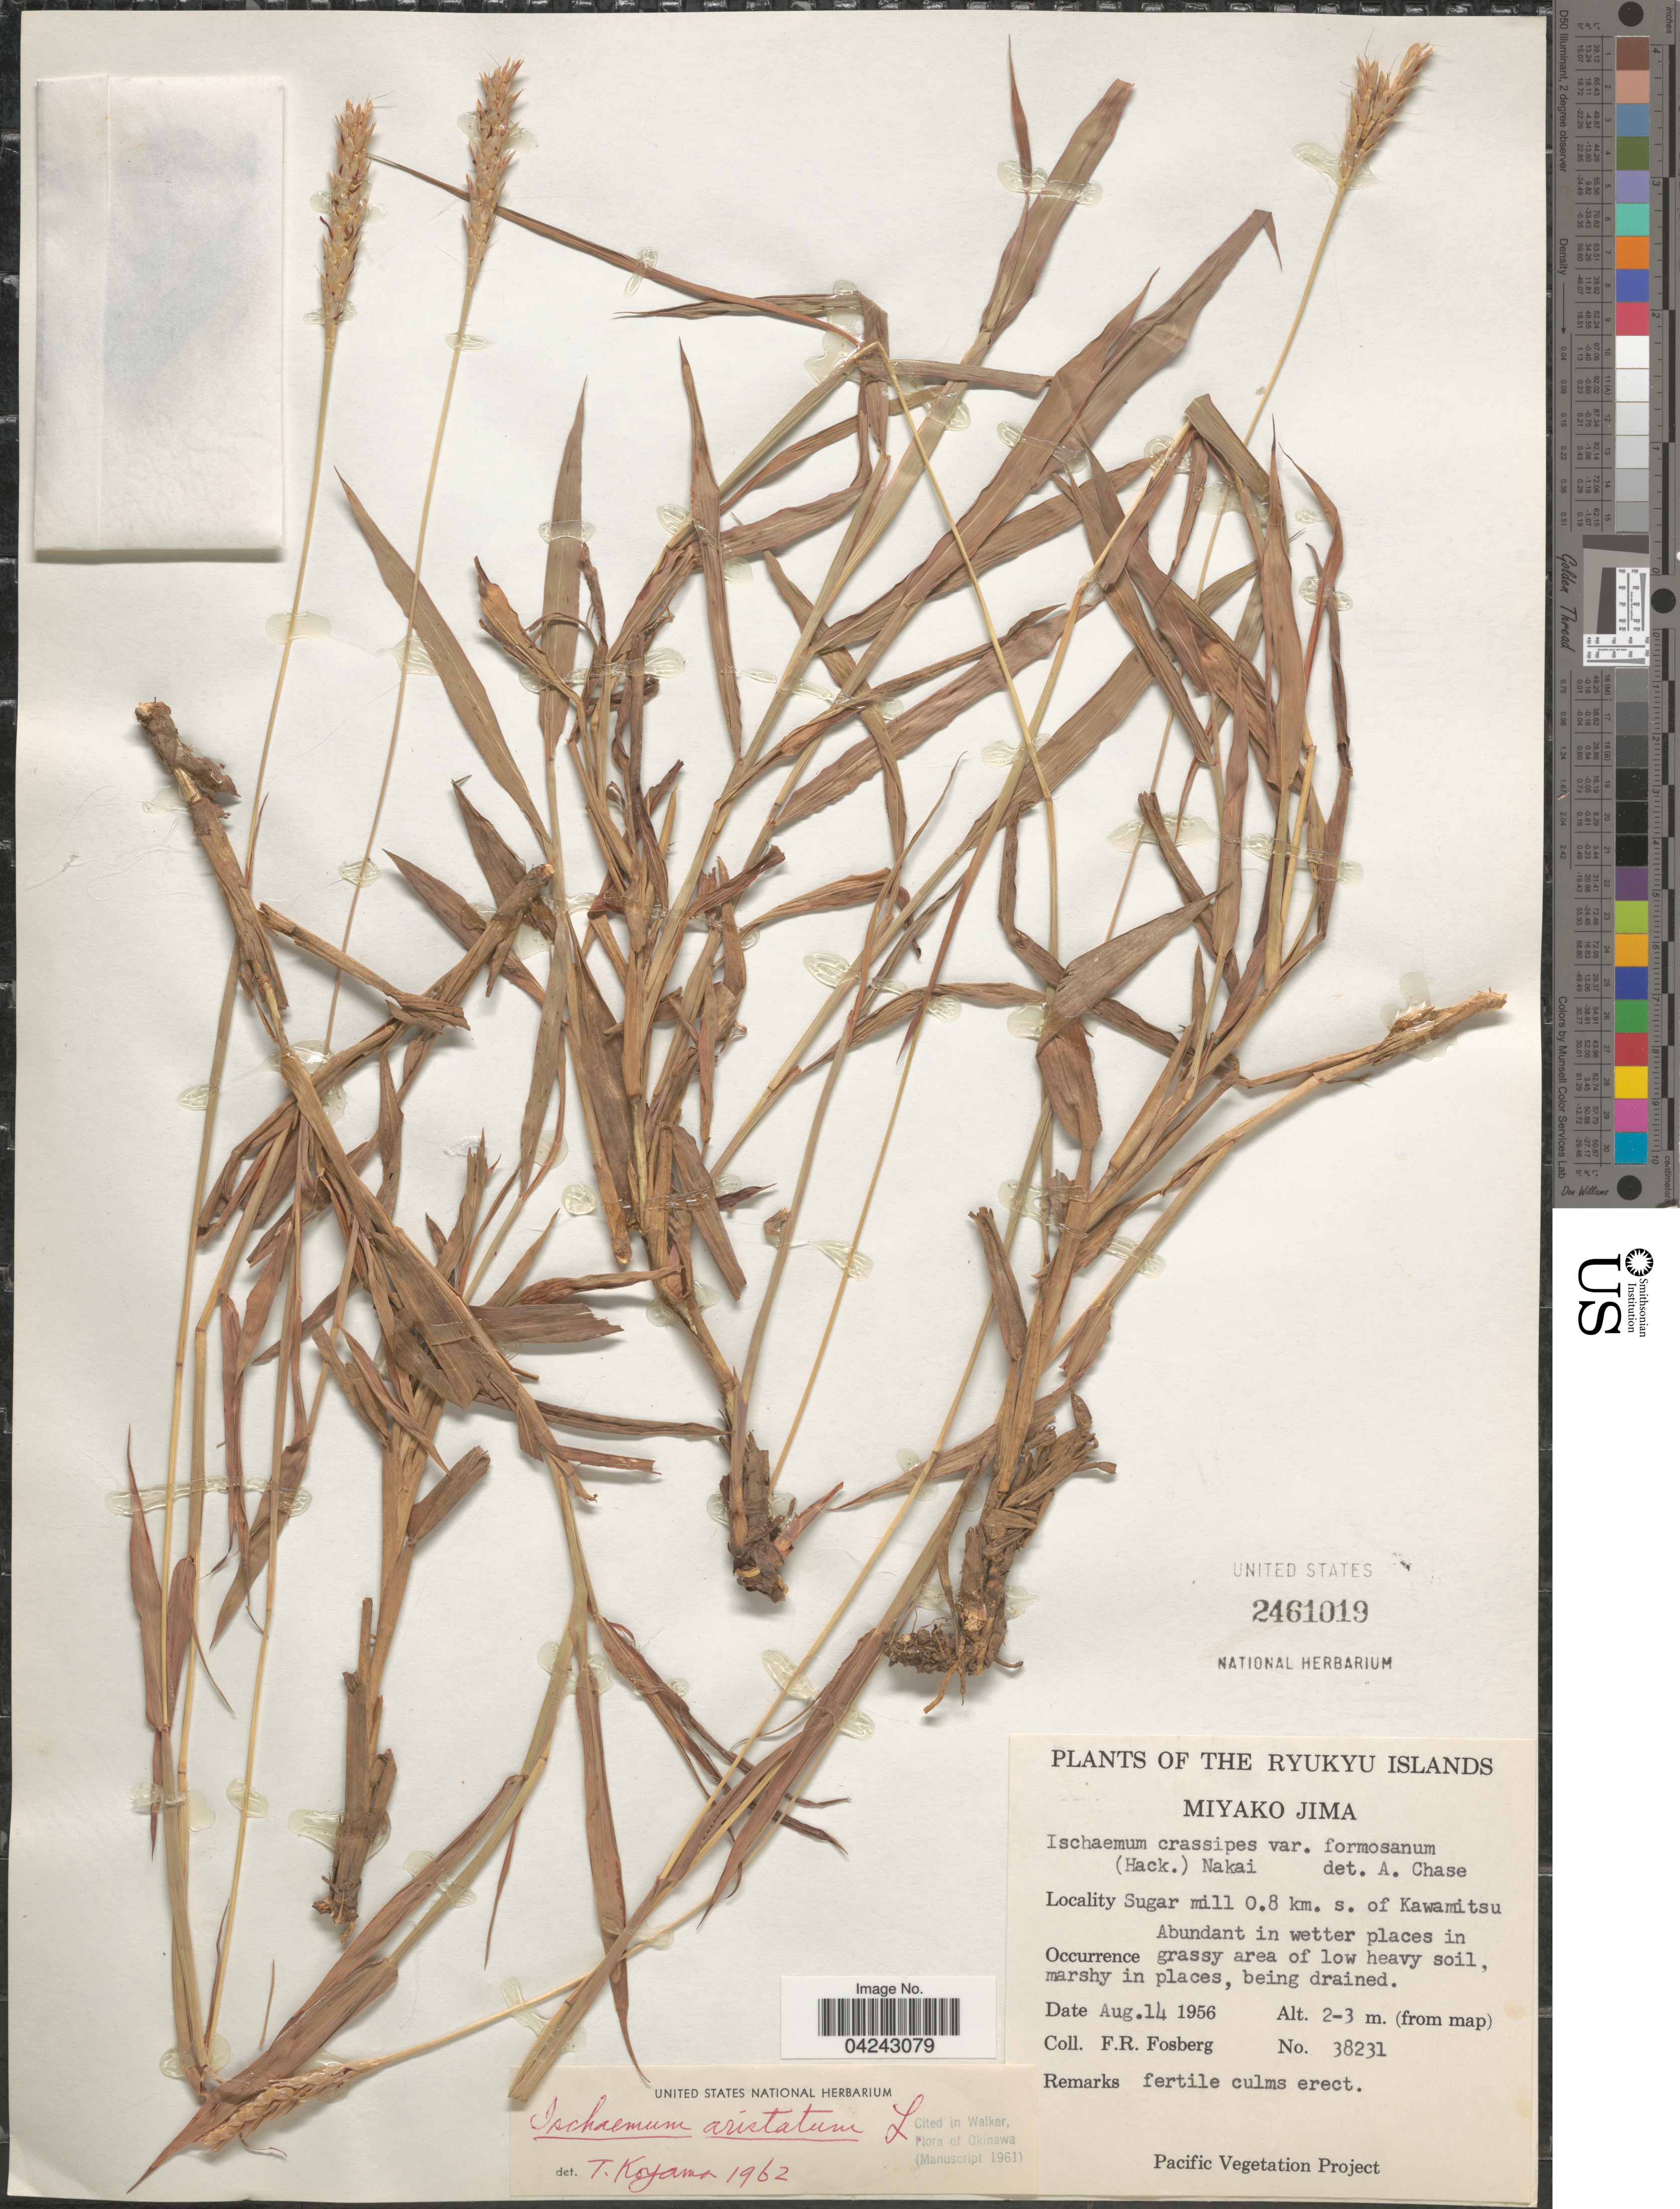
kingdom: Plantae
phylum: Tracheophyta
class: Liliopsida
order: Poales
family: Poaceae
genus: Ischaemum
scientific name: Ischaemum aristatum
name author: L.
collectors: F. R. Fosberg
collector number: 38231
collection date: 1956-08-14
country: Japan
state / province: Okinawa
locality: The Ryukyu Islands. Miyako Jima. Sugar mill 0.8 km. s. of Kawamitsu.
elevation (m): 2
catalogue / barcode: US 2461019